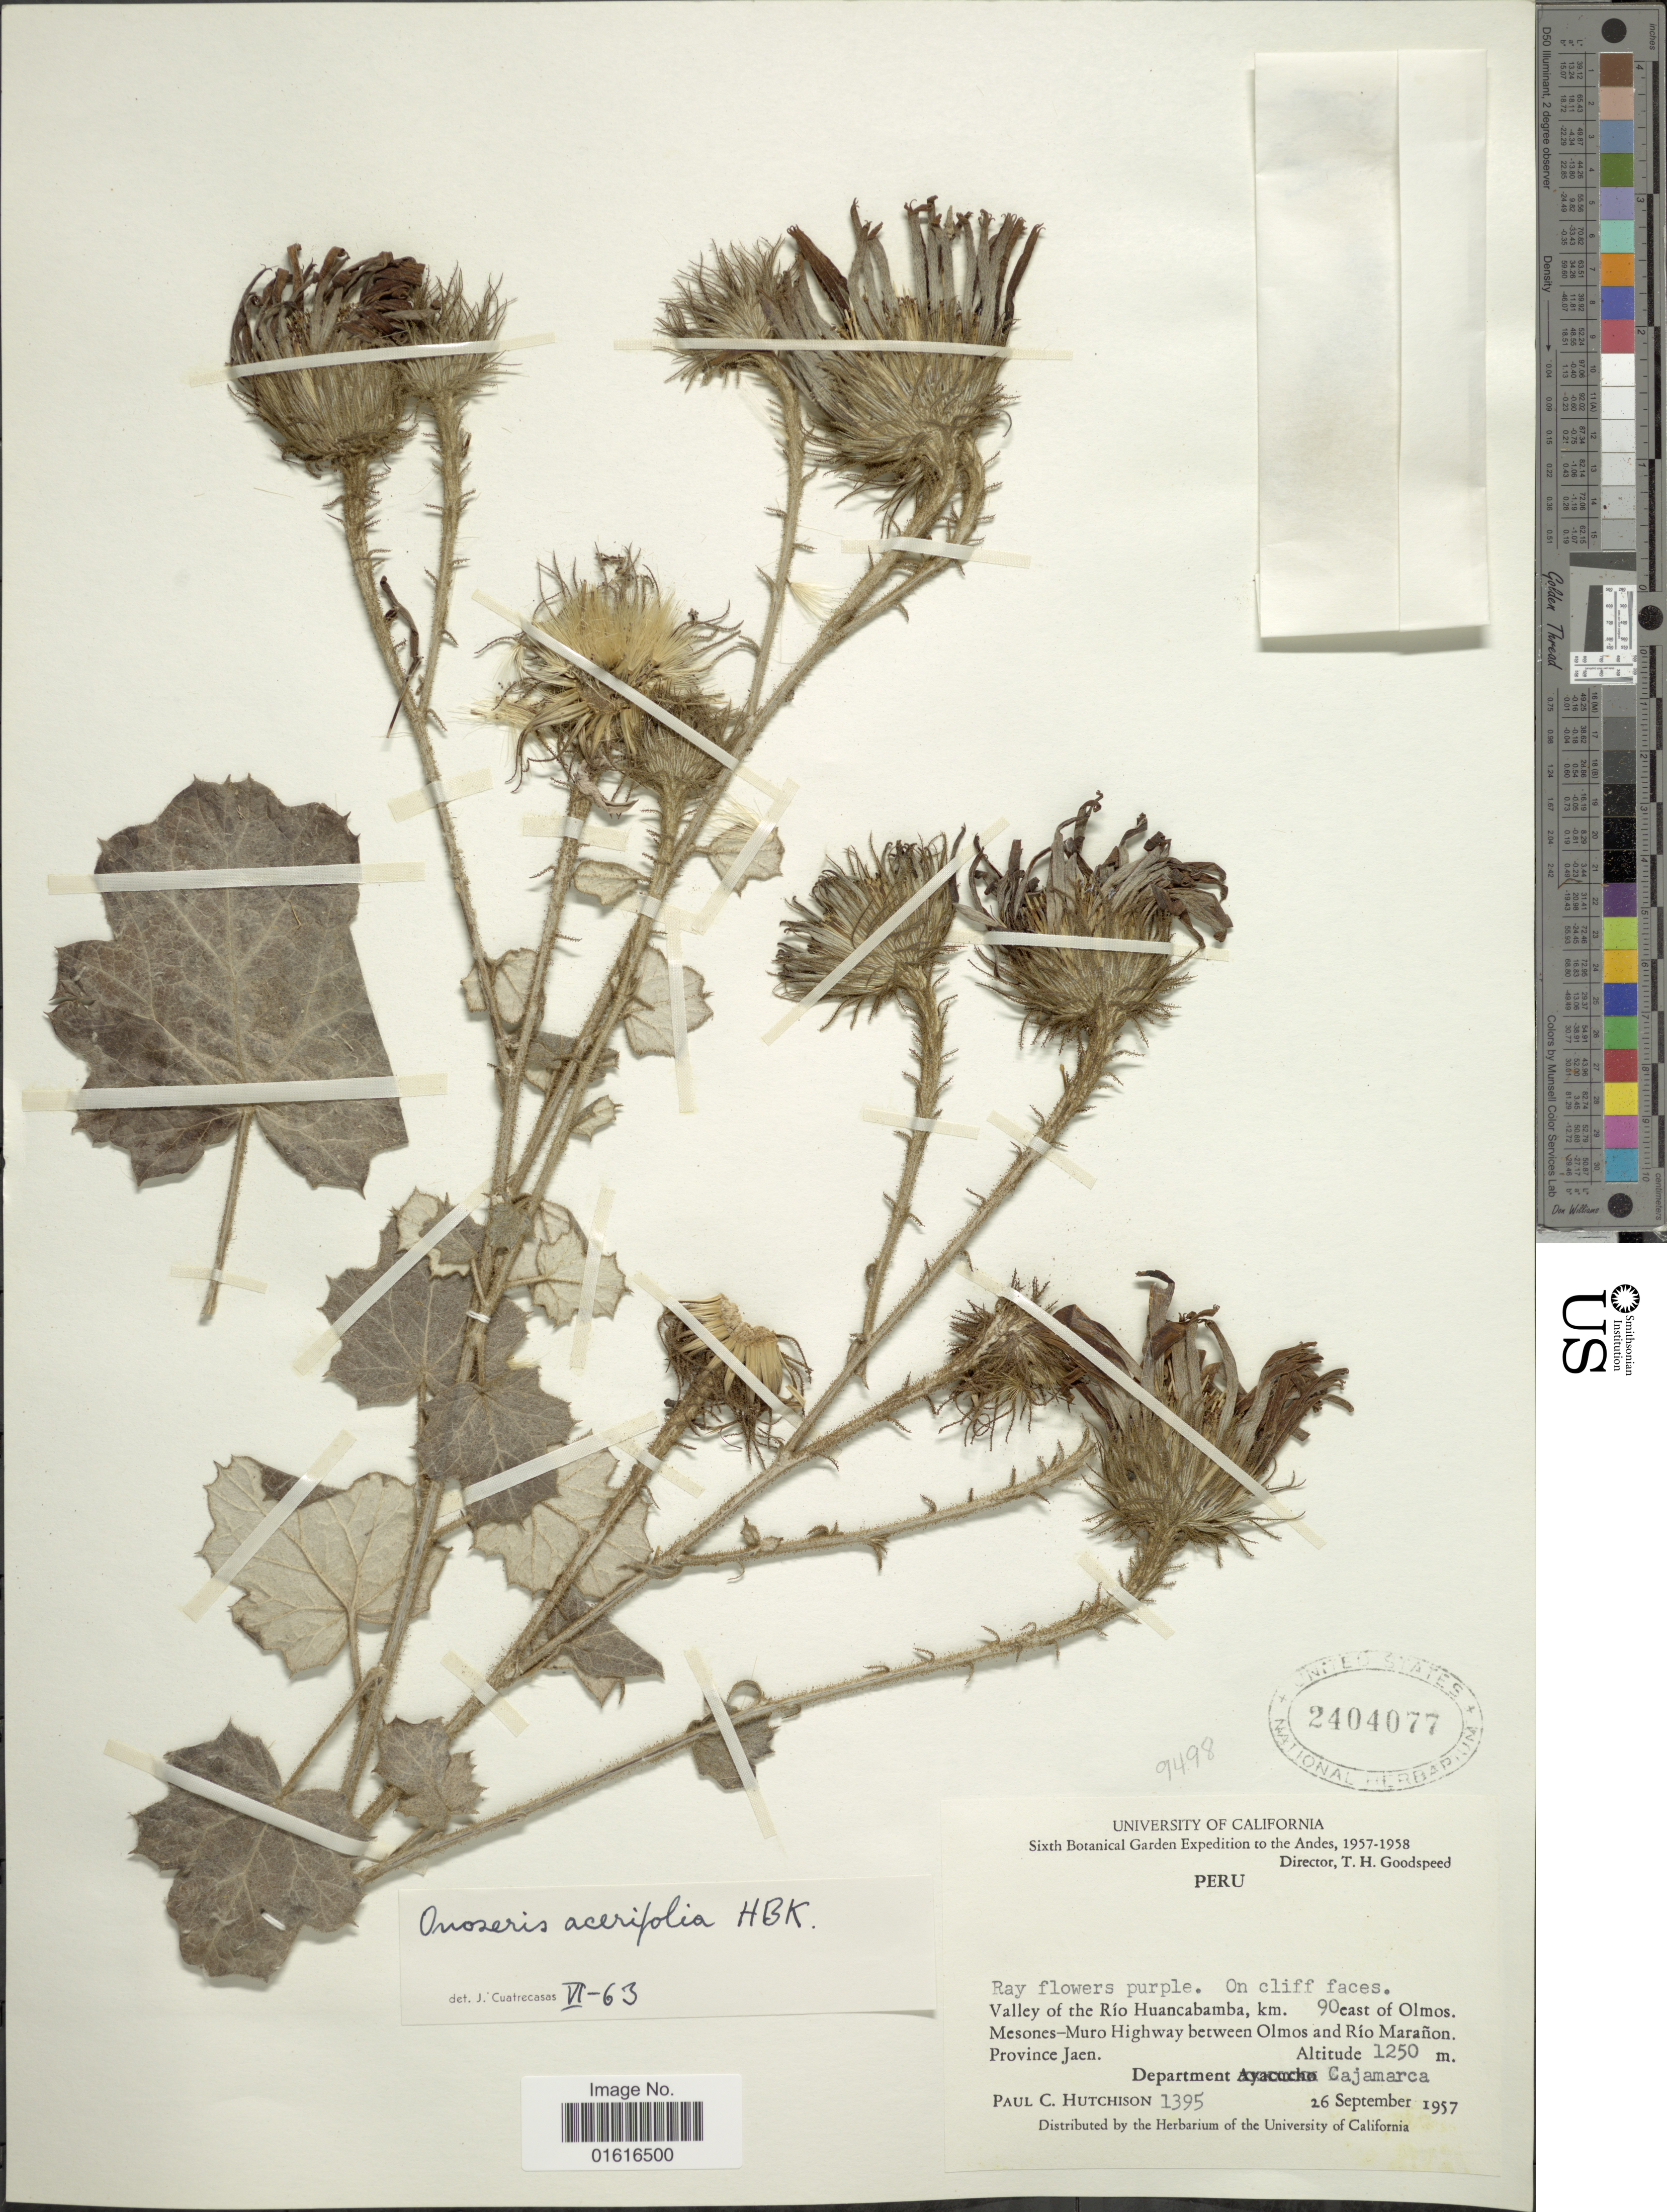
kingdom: Plantae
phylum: Tracheophyta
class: Magnoliopsida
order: Asterales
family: Asteraceae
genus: Onoseris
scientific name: Onoseris acerifolia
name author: Kunth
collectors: P. C. Hutchison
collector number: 1395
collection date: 1957-09-26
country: Peru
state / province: Cajamarca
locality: Valley of the Rio Huancabamba, km 90 east of Olmos. Mesones-Muro Highway between Olmos and Rio Maranon. Province Jaen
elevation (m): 1250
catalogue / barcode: US 2404077